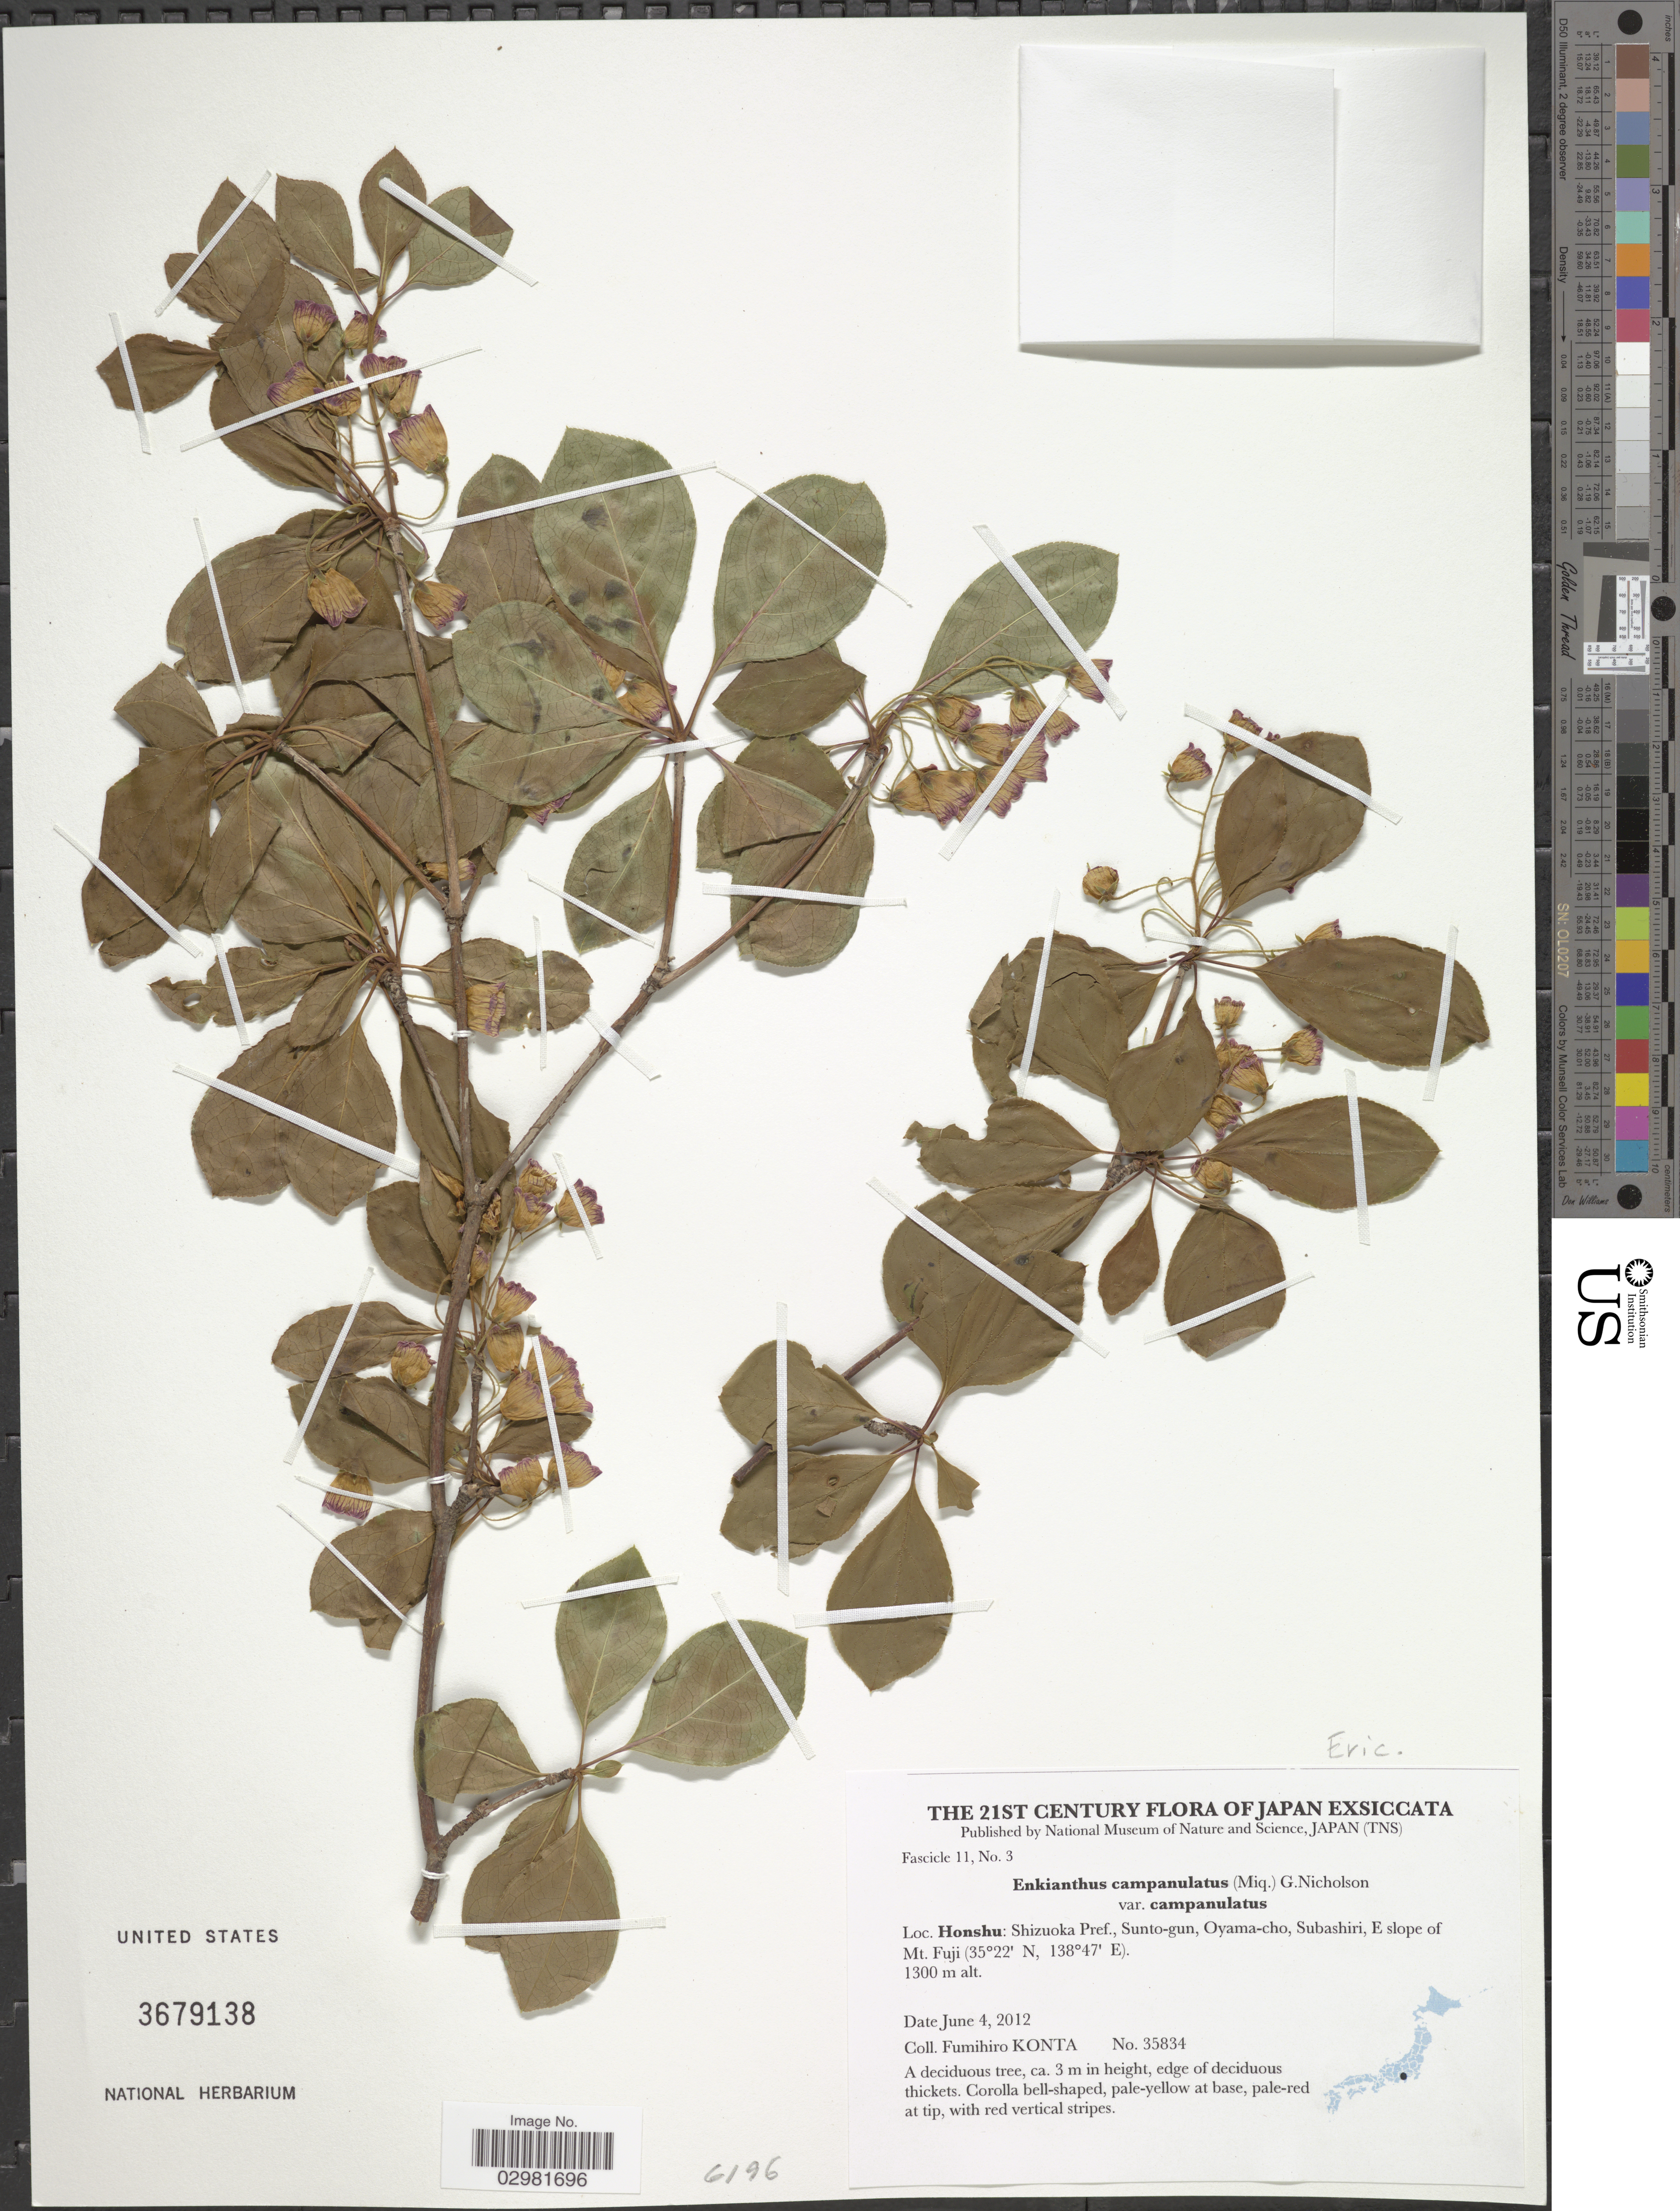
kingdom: Plantae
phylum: Tracheophyta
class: Magnoliopsida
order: Ericales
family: Ericaceae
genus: Enkianthus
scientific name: Enkianthus campanulatus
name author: (Miq.) G. Nicholson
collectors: F. Konta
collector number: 35834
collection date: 2012-06-04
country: Japan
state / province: Sizuoka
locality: Honshu: Shizuoka Pref., Sunto-gun, Oyama-cho, Subashiri, E slope of Mt. Fuji.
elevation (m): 1300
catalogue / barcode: US 3679138